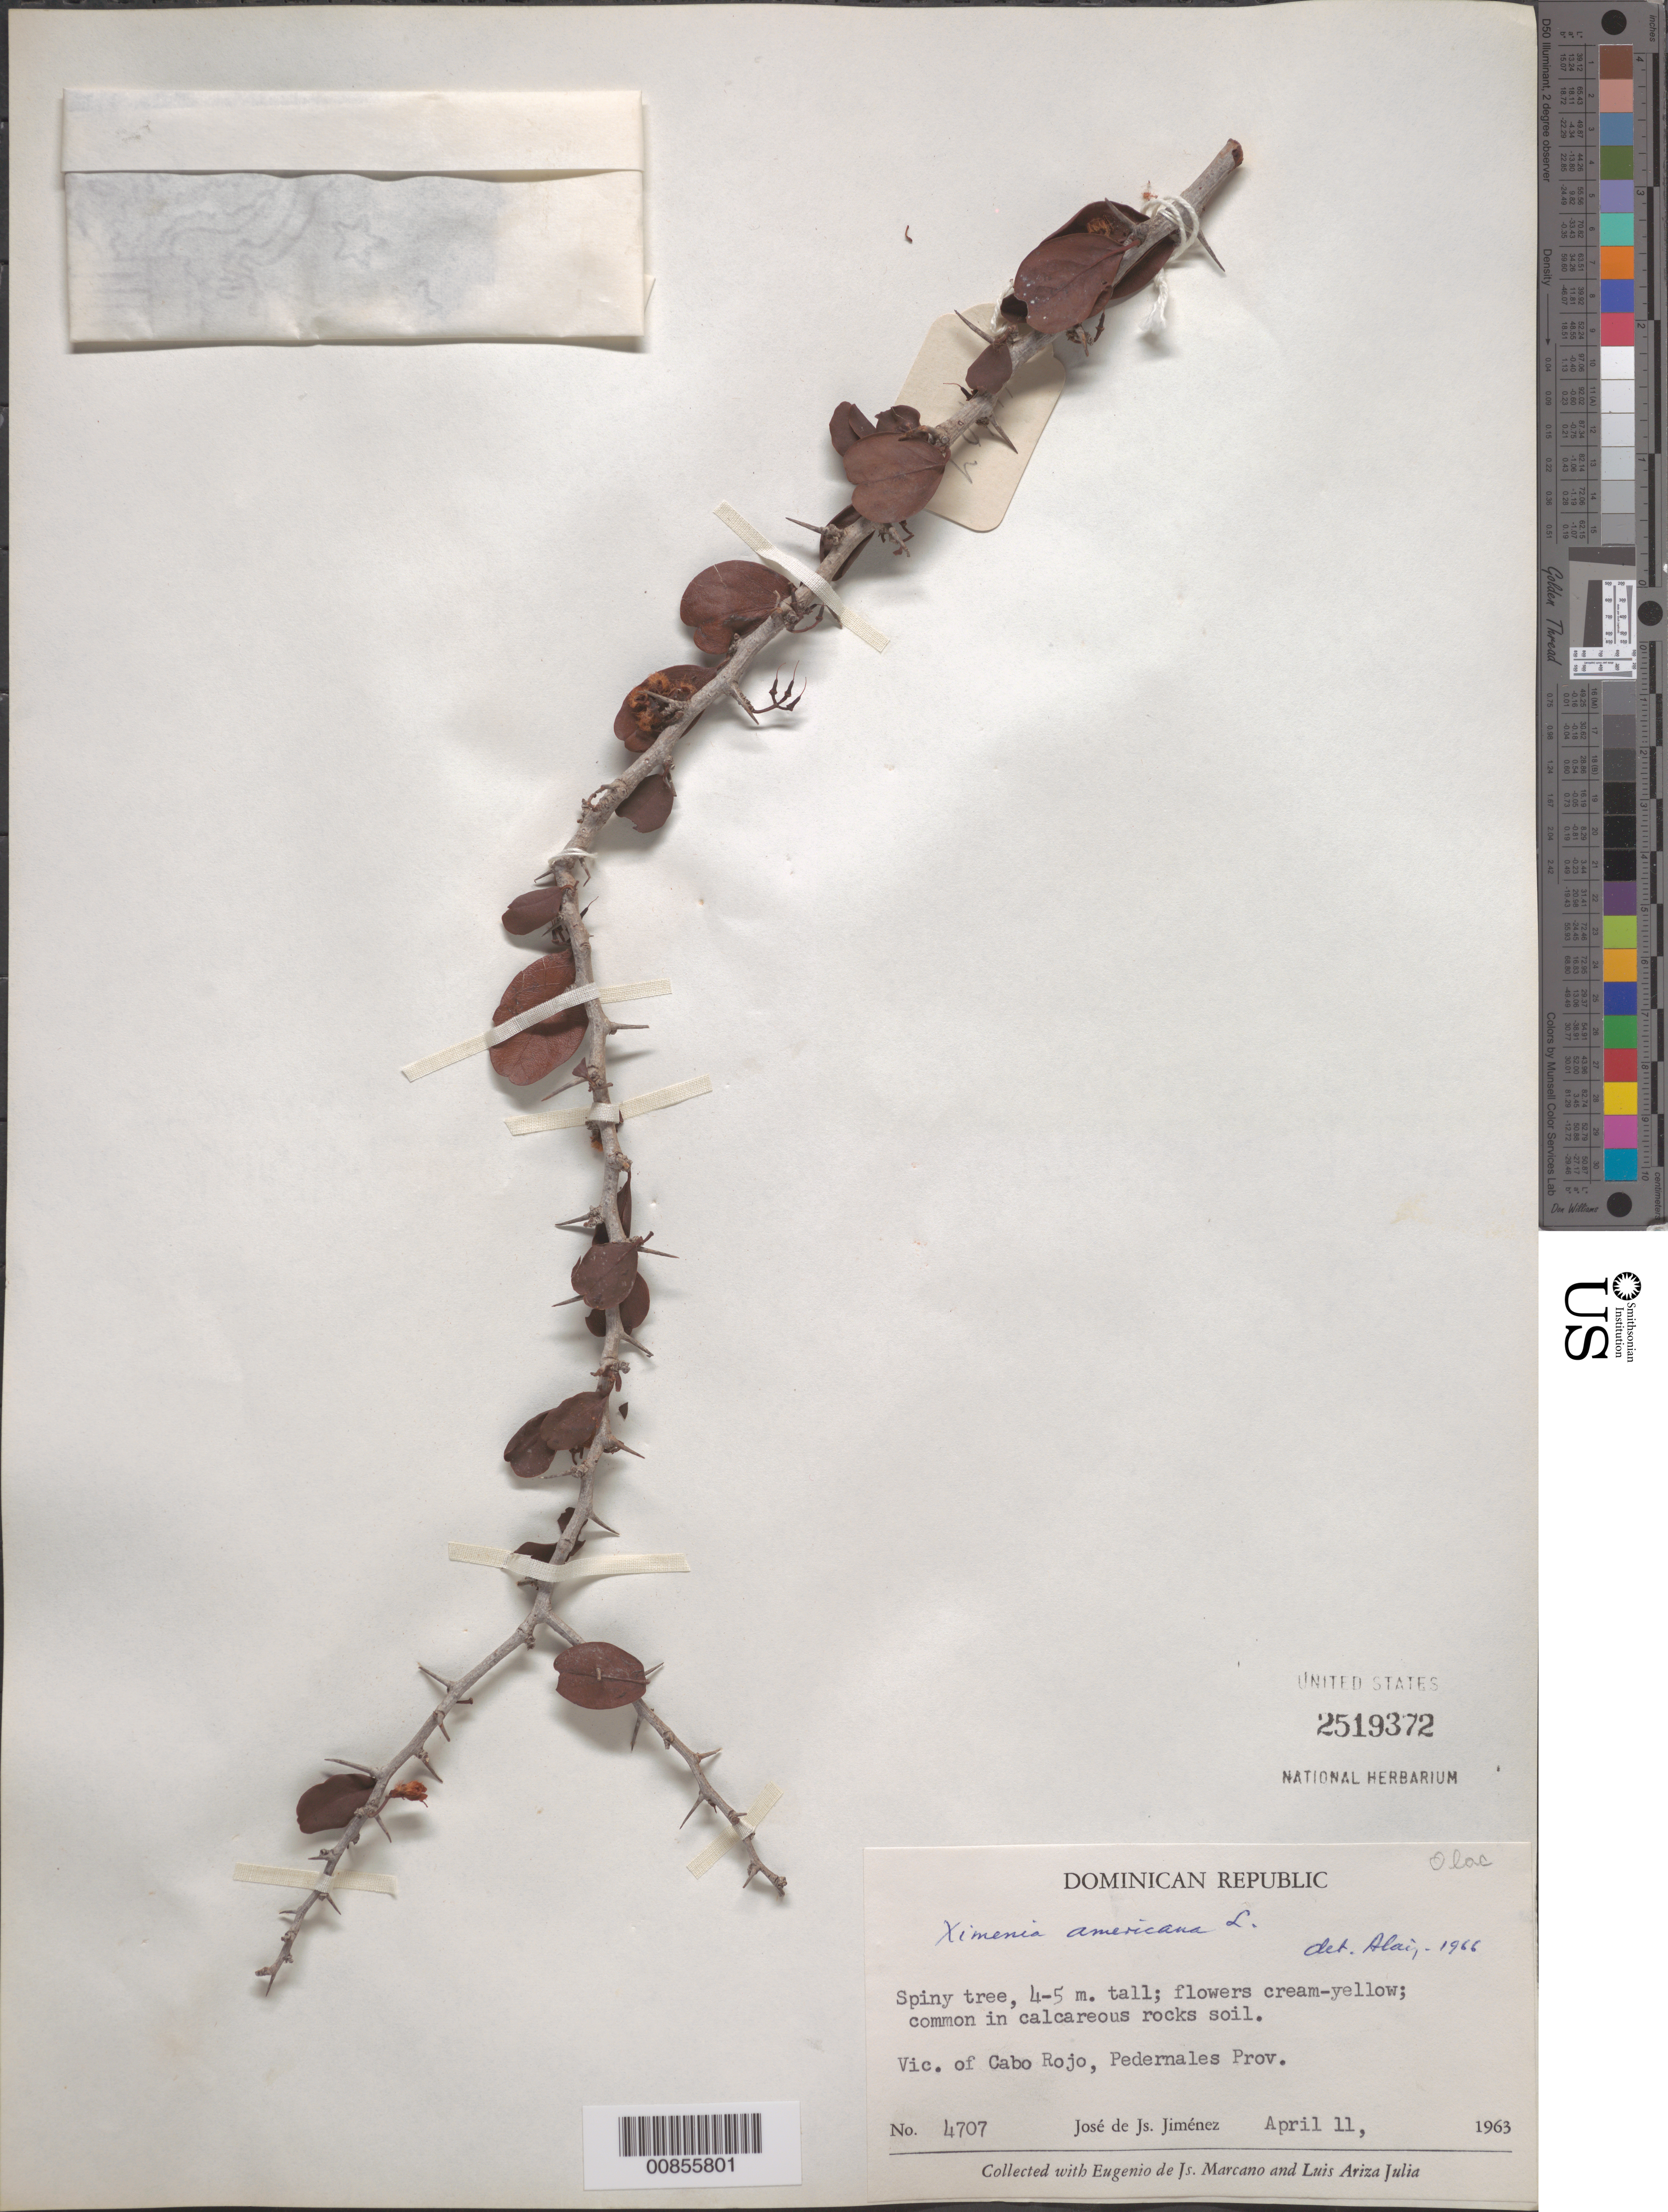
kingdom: Plantae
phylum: Tracheophyta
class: Magnoliopsida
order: Santalales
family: Ximeniaceae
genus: Ximenia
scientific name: Ximenia americana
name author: L.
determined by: Liogier, Alain H.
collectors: J. J. Jiménez Almonte, E. J. Marcano F. & L. Ariza-Julia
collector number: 4707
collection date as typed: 11 Apr 1963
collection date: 1963-04-11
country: Dominican Republic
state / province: Pedernales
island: Hispaniola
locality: Vicinity of Cabo Rojo.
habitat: Common in calcareous rocks soil.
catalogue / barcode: US 2519372